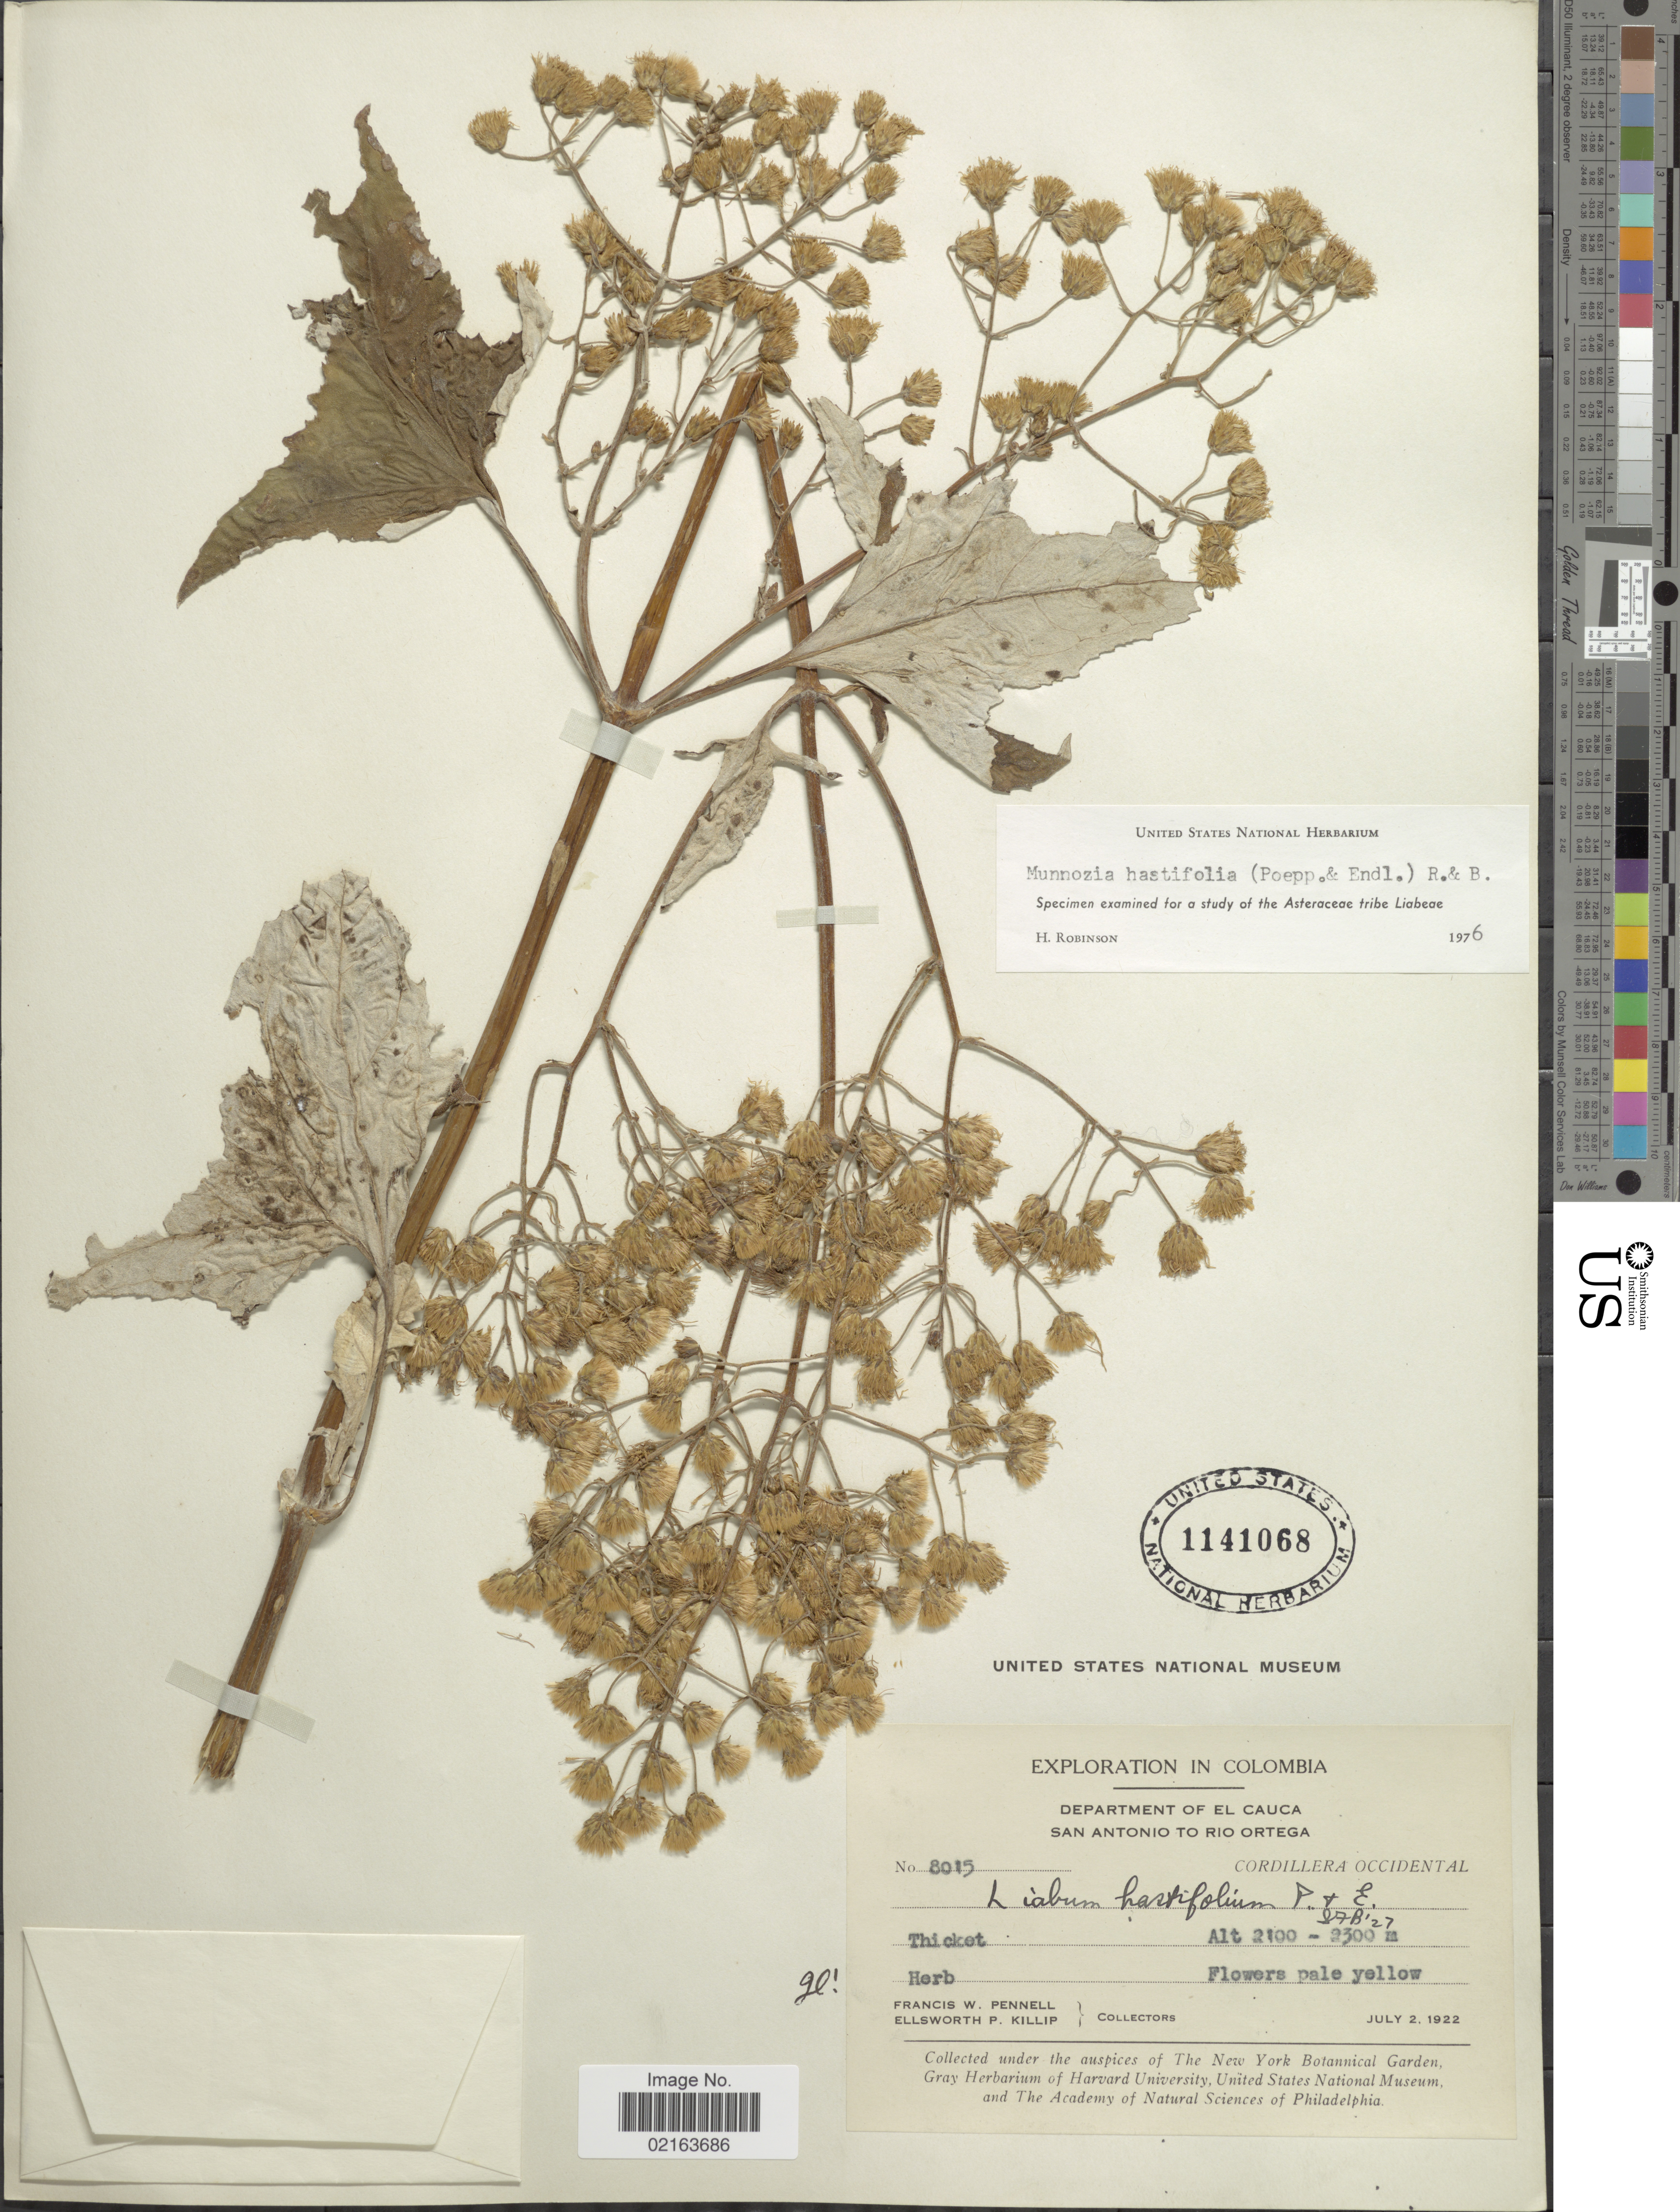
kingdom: Plantae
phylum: Tracheophyta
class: Magnoliopsida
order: Asterales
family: Asteraceae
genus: Munnozia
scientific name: Munnozia hastifolia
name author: (Poepp.) H. Rob. & Brettell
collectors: F. W. Pennell & E. P. Killip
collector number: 8015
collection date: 1922-07-02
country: Colombia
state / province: Valle del Cauca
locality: Department of El Cauca, San Antonio to Rio Ortega, Cordillera Occidental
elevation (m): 2100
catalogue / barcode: US 1141068